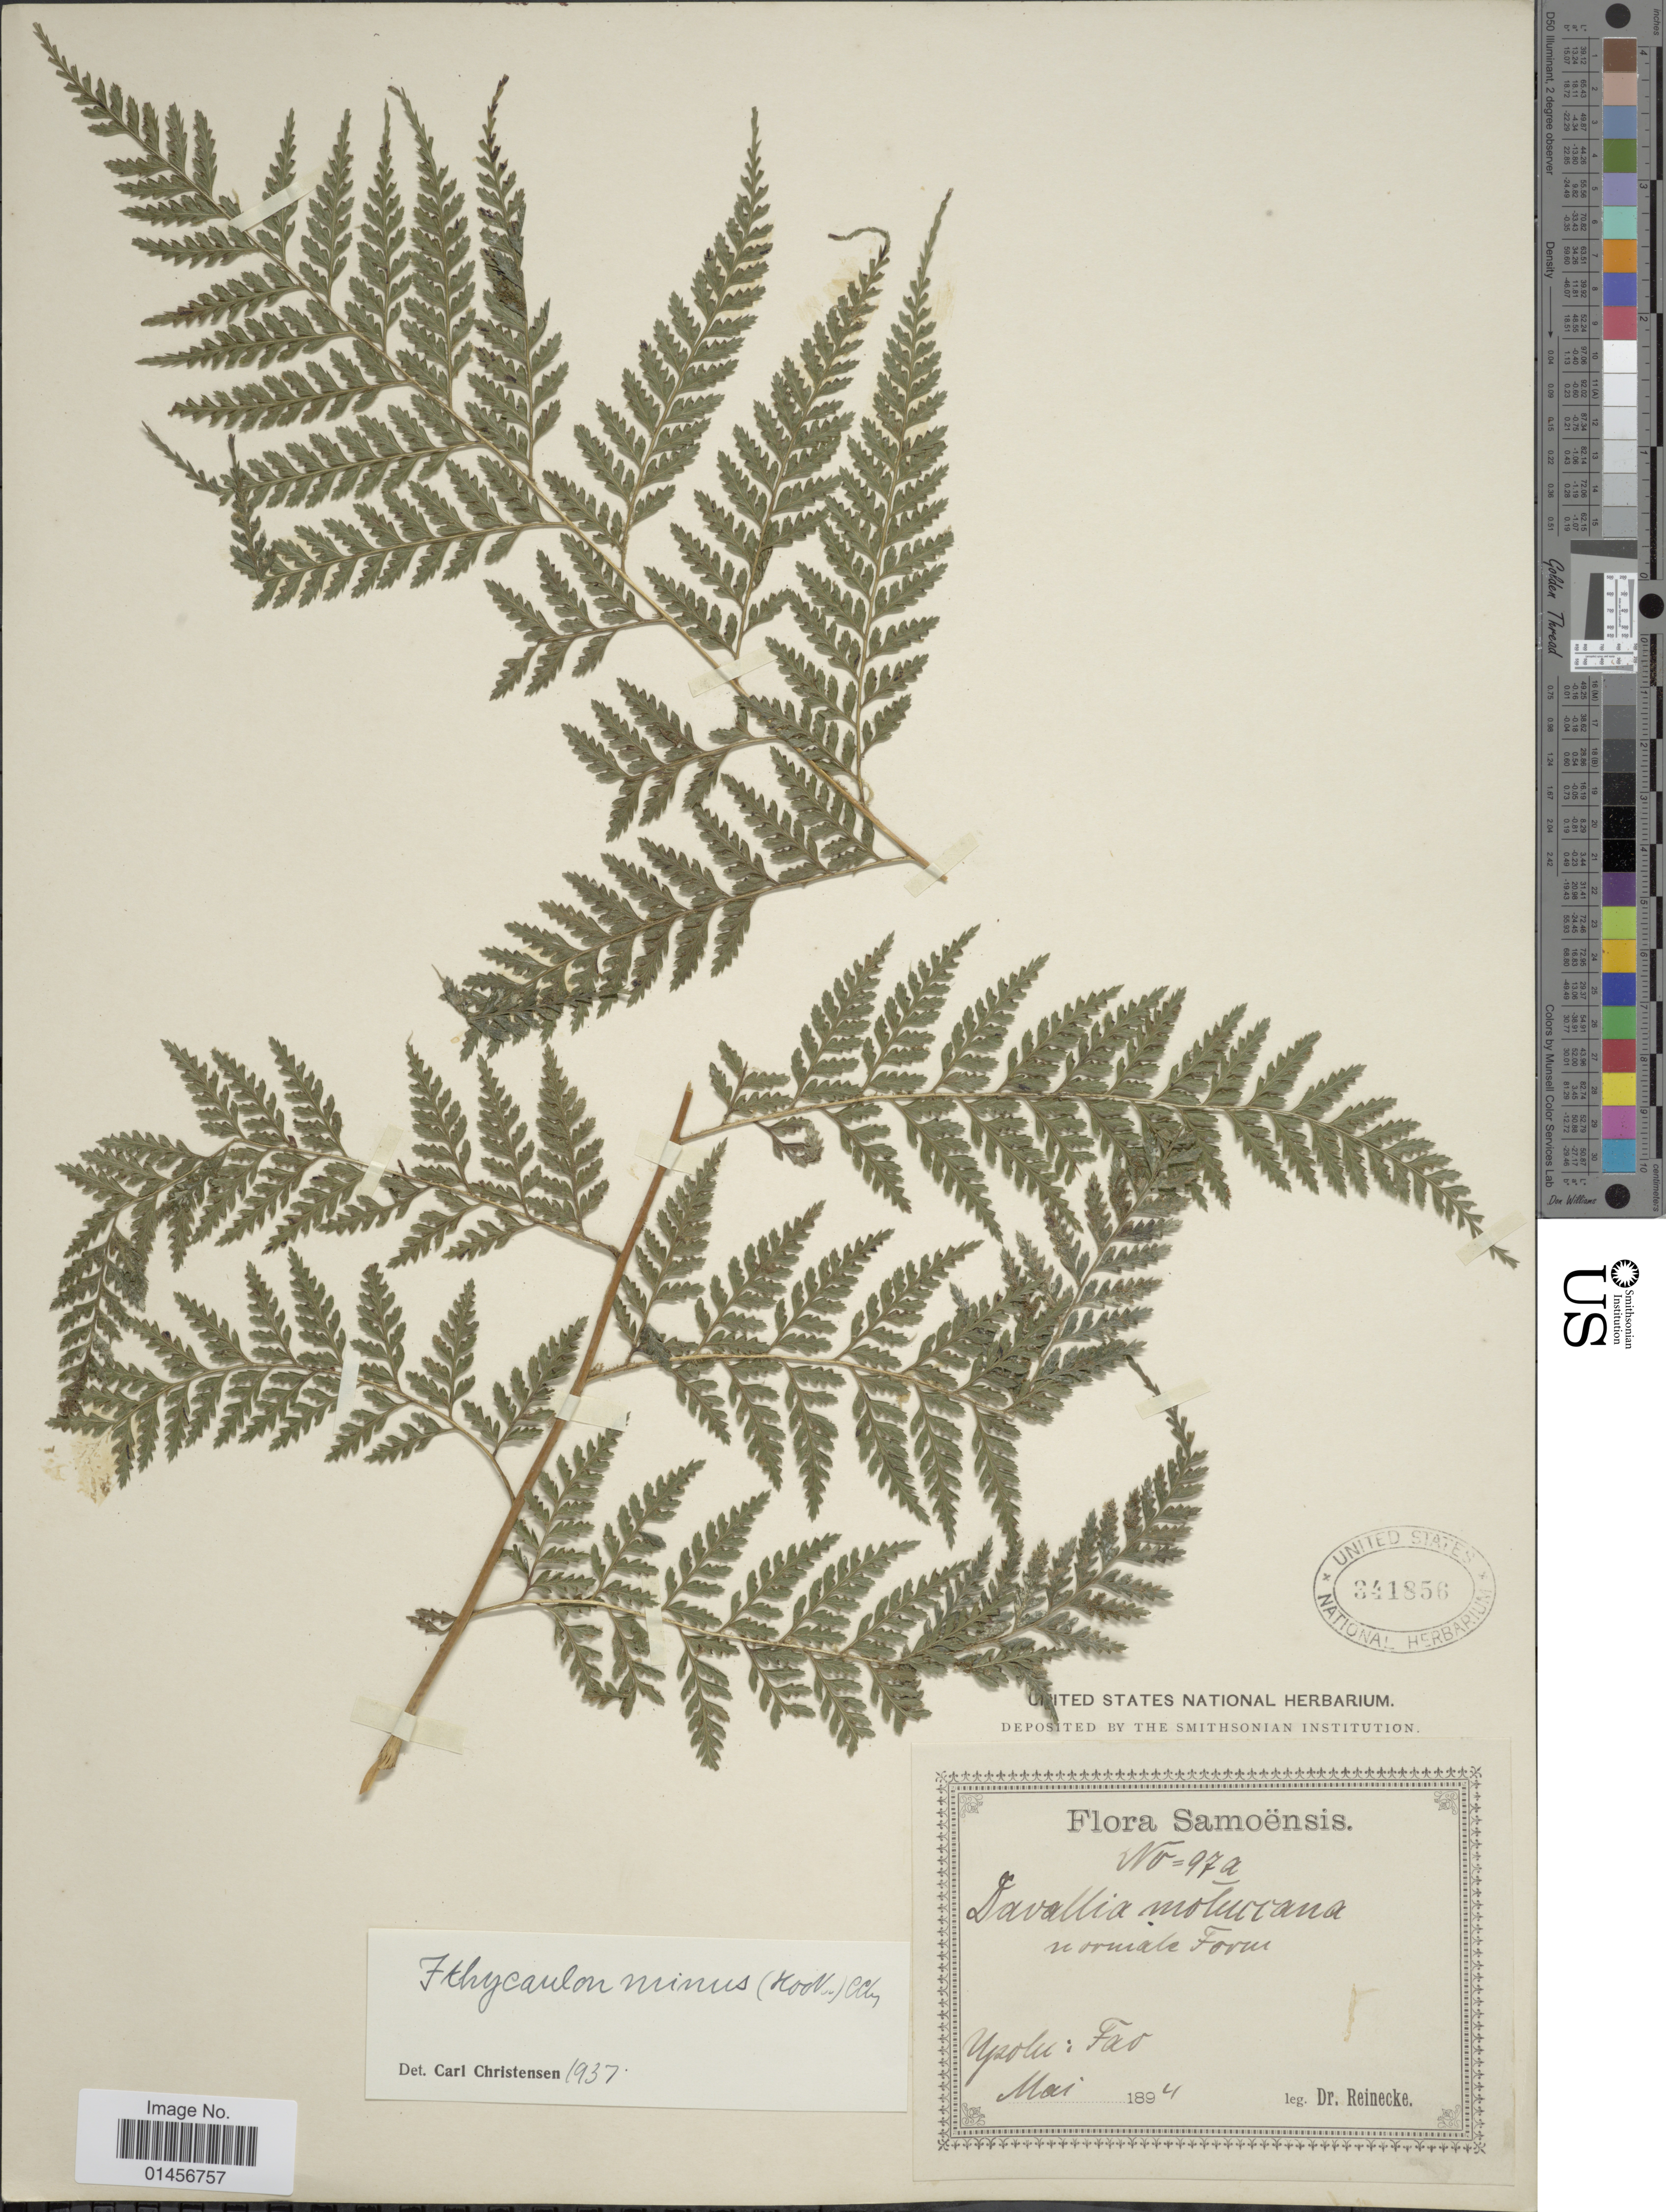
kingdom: Plantae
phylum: Tracheophyta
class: Polypodiopsida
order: Polypodiales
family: Saccolomataceae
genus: Saccoloma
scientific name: Saccoloma tenue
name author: (Brack.) Mett.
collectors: -- Reinecke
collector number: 97a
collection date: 1894-05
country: Samoa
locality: Samoensis, Upolu: Fao.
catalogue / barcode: US 341856